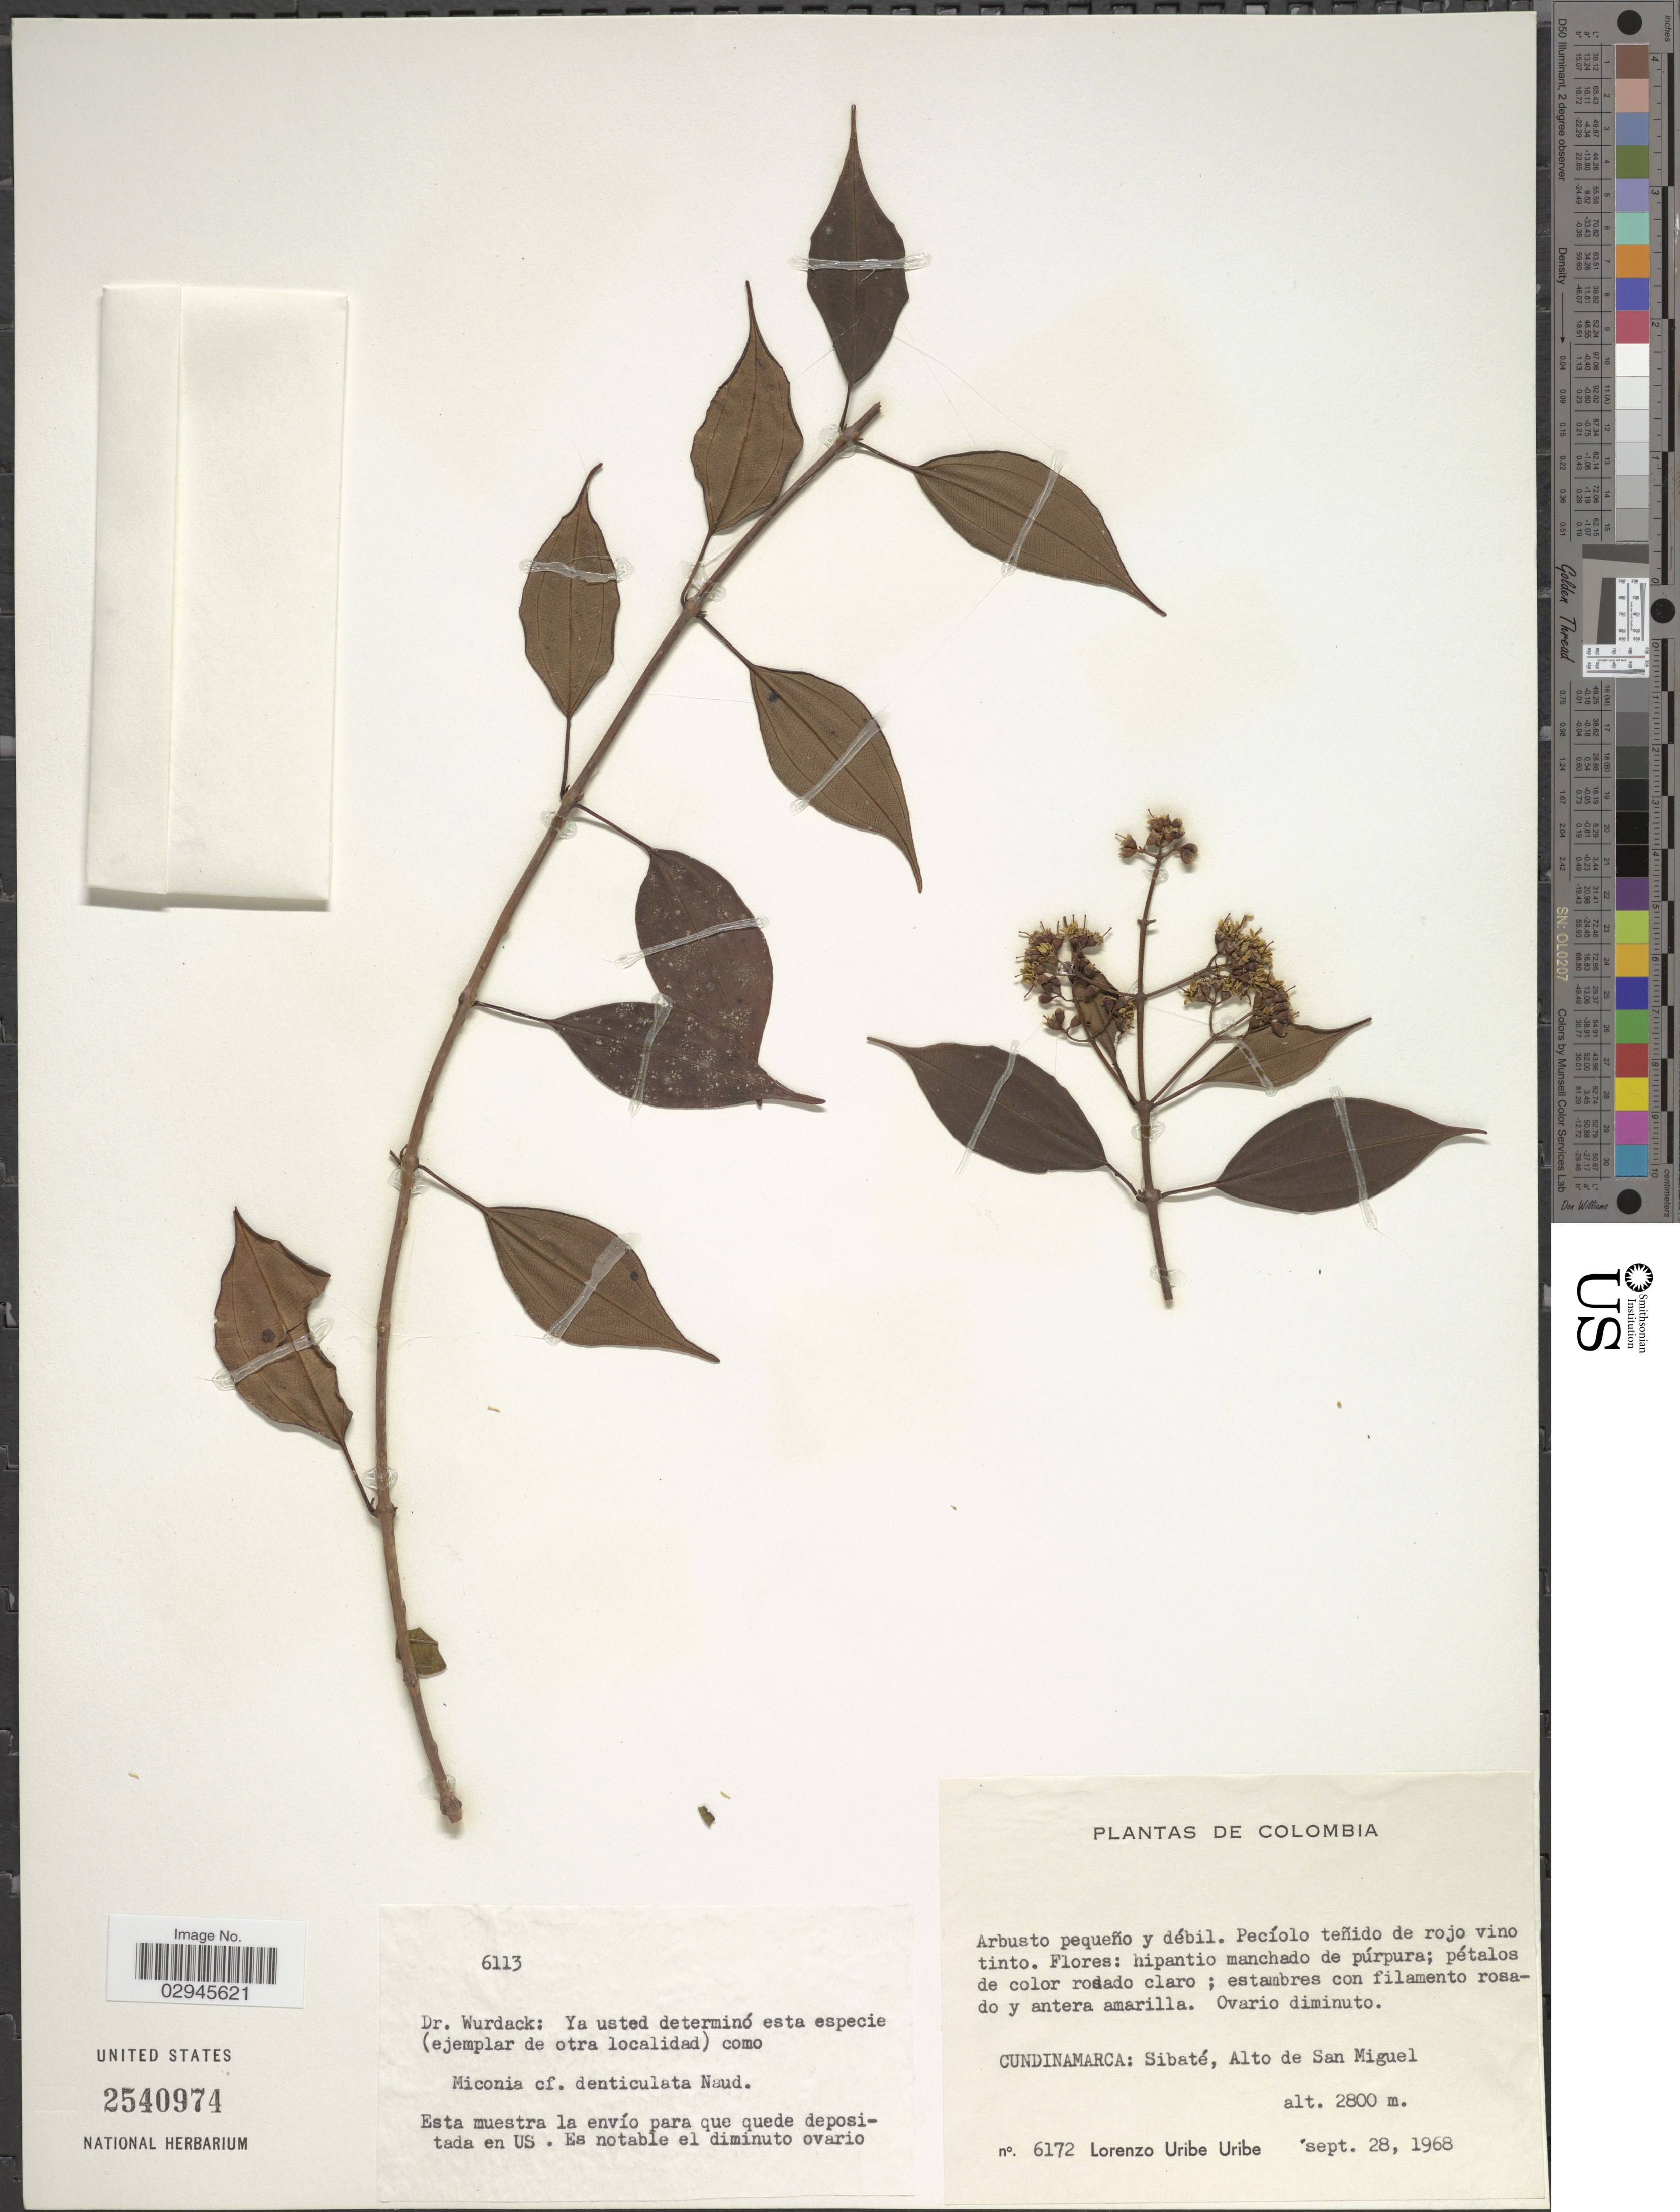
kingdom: Plantae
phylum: Tracheophyta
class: Magnoliopsida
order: Myrtales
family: Melastomataceae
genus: Miconia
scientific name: Miconia sp.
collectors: L. Uribe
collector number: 6172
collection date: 1968-09-28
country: Colombia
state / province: Cundinamarca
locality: Sibaté, Alto de San Miguel.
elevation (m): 2800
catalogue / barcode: US 2540974